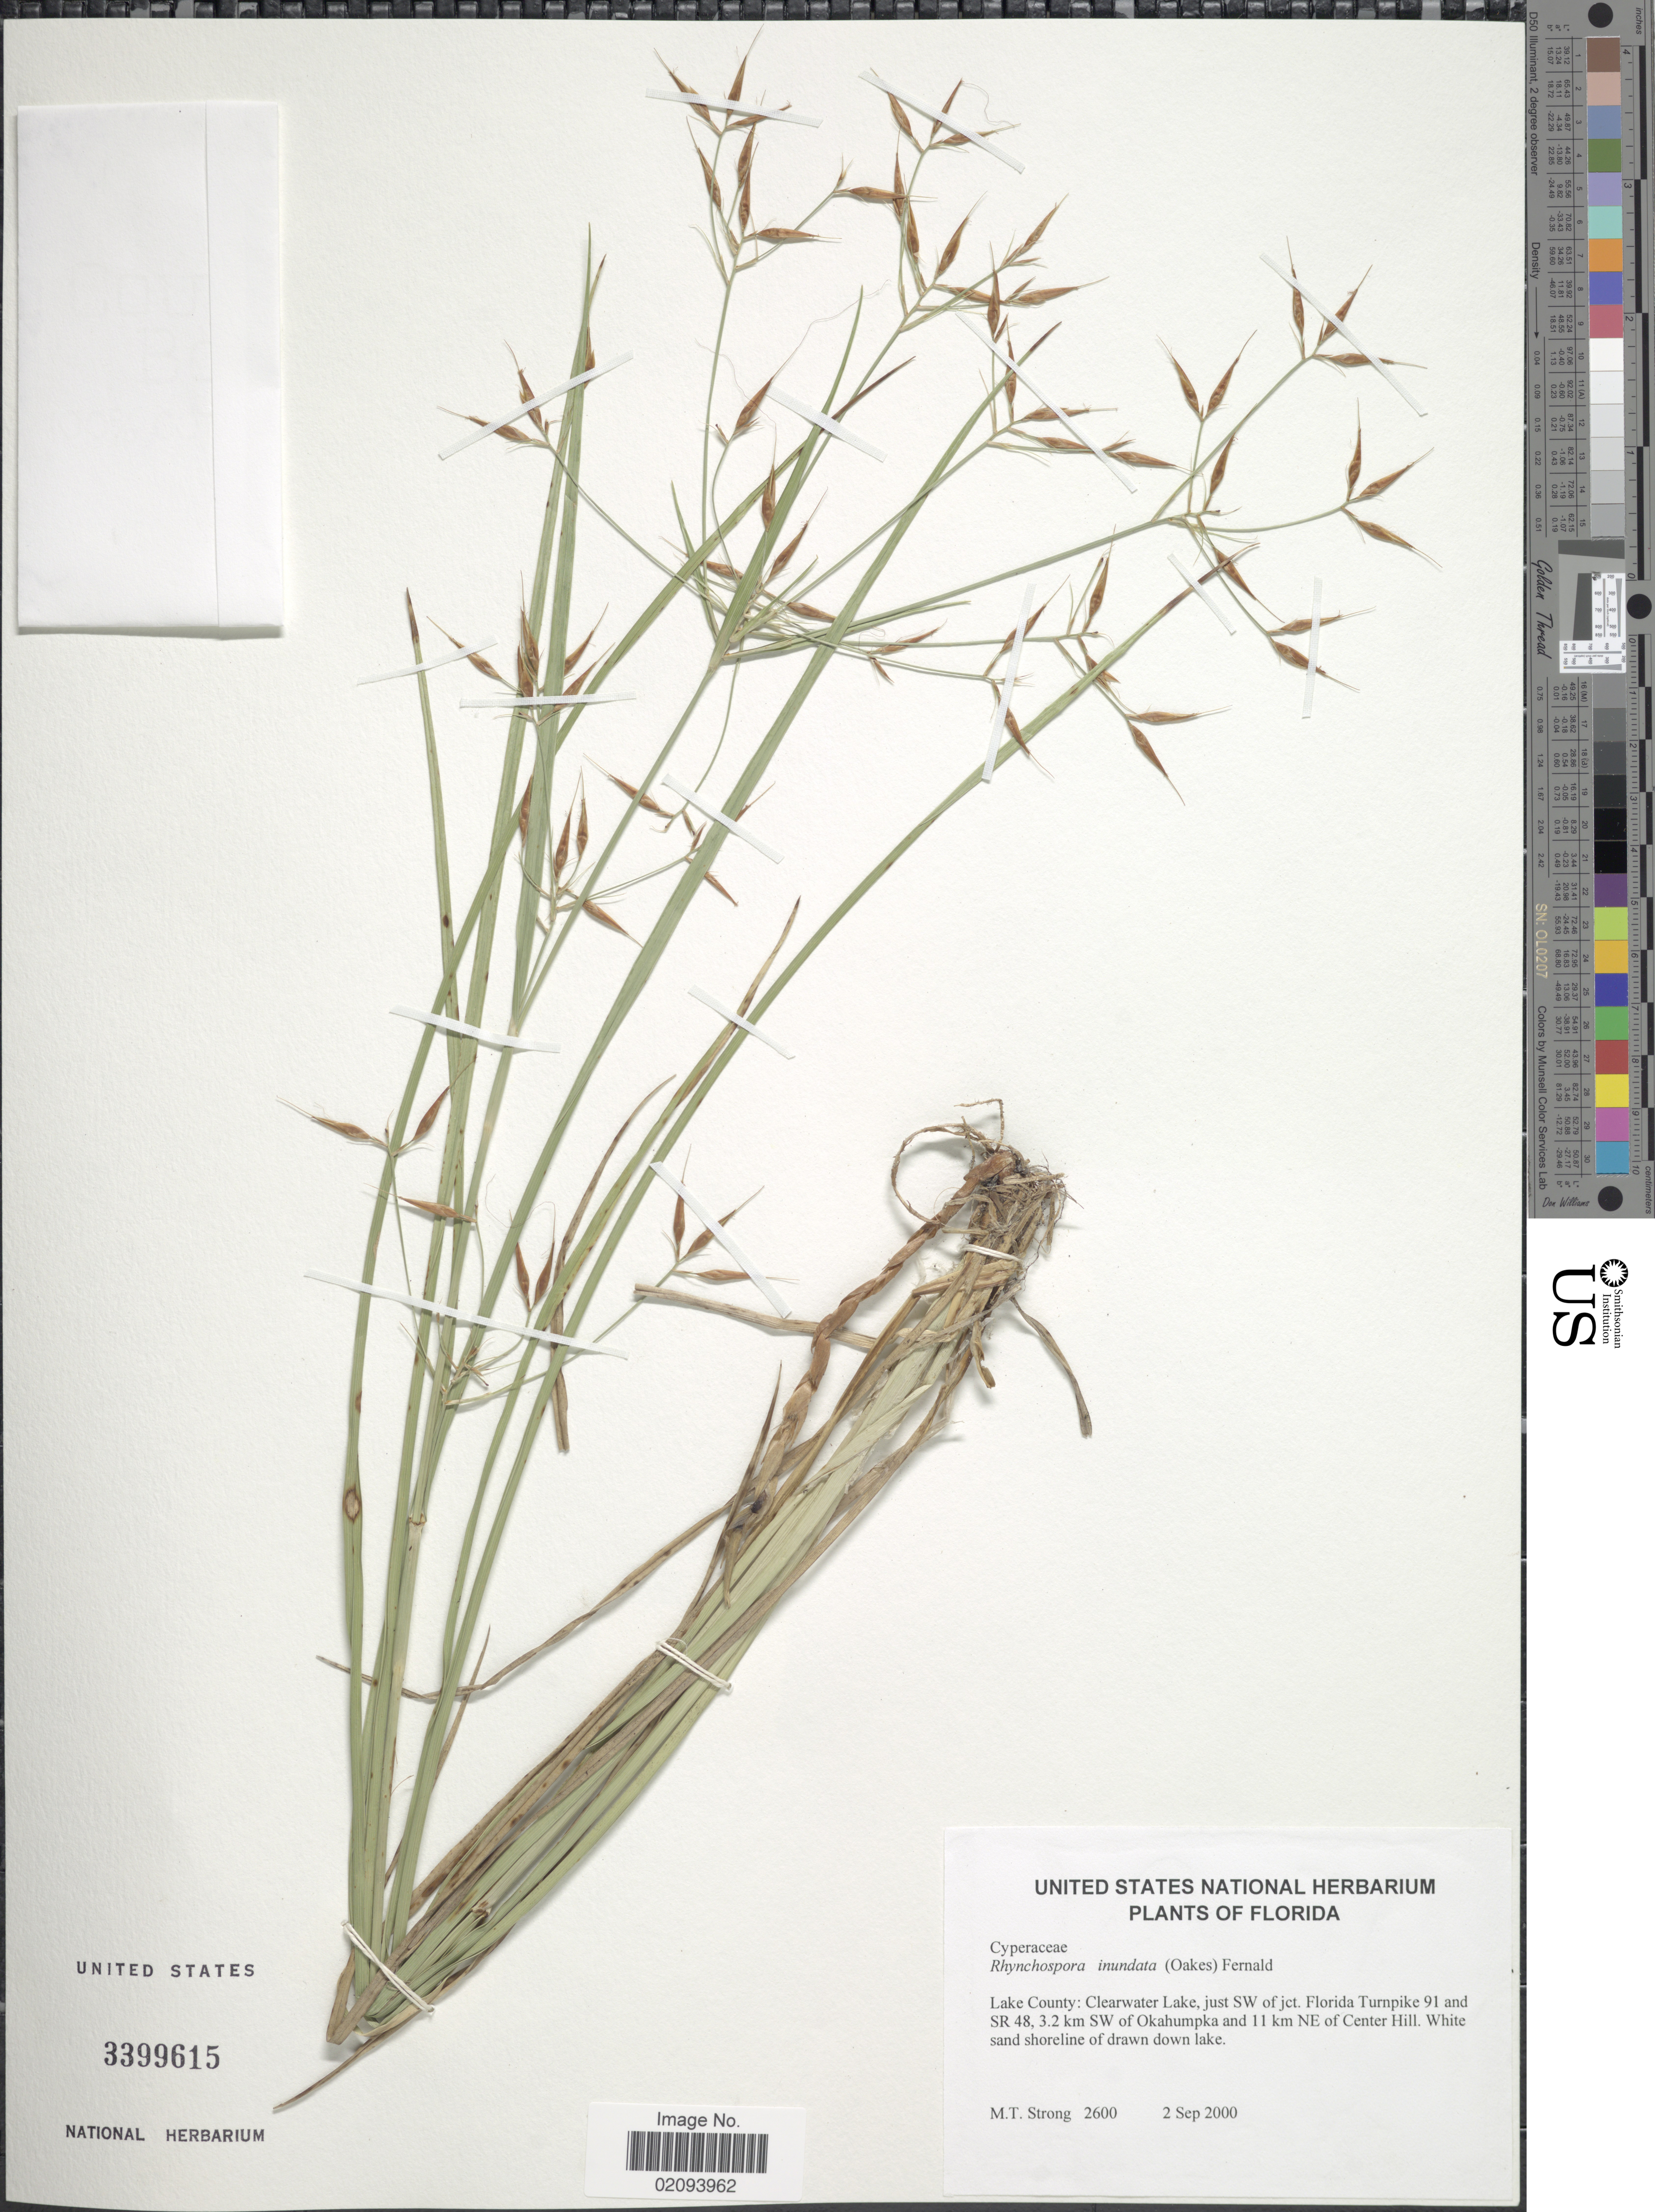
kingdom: Plantae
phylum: Tracheophyta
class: Liliopsida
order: Poales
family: Cyperaceae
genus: Rhynchospora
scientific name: Rhynchospora inundata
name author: (Oakes) Fernald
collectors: M. T. Strong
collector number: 2600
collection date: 2000-09-02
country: United States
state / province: Florida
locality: Lake County: Clearwater Lake, just SW of jct. Florida Turnpike 91 and SR 48, 3.2 km SW of Okahumpka and 11 km NE of Center Hill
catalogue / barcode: US 3399615